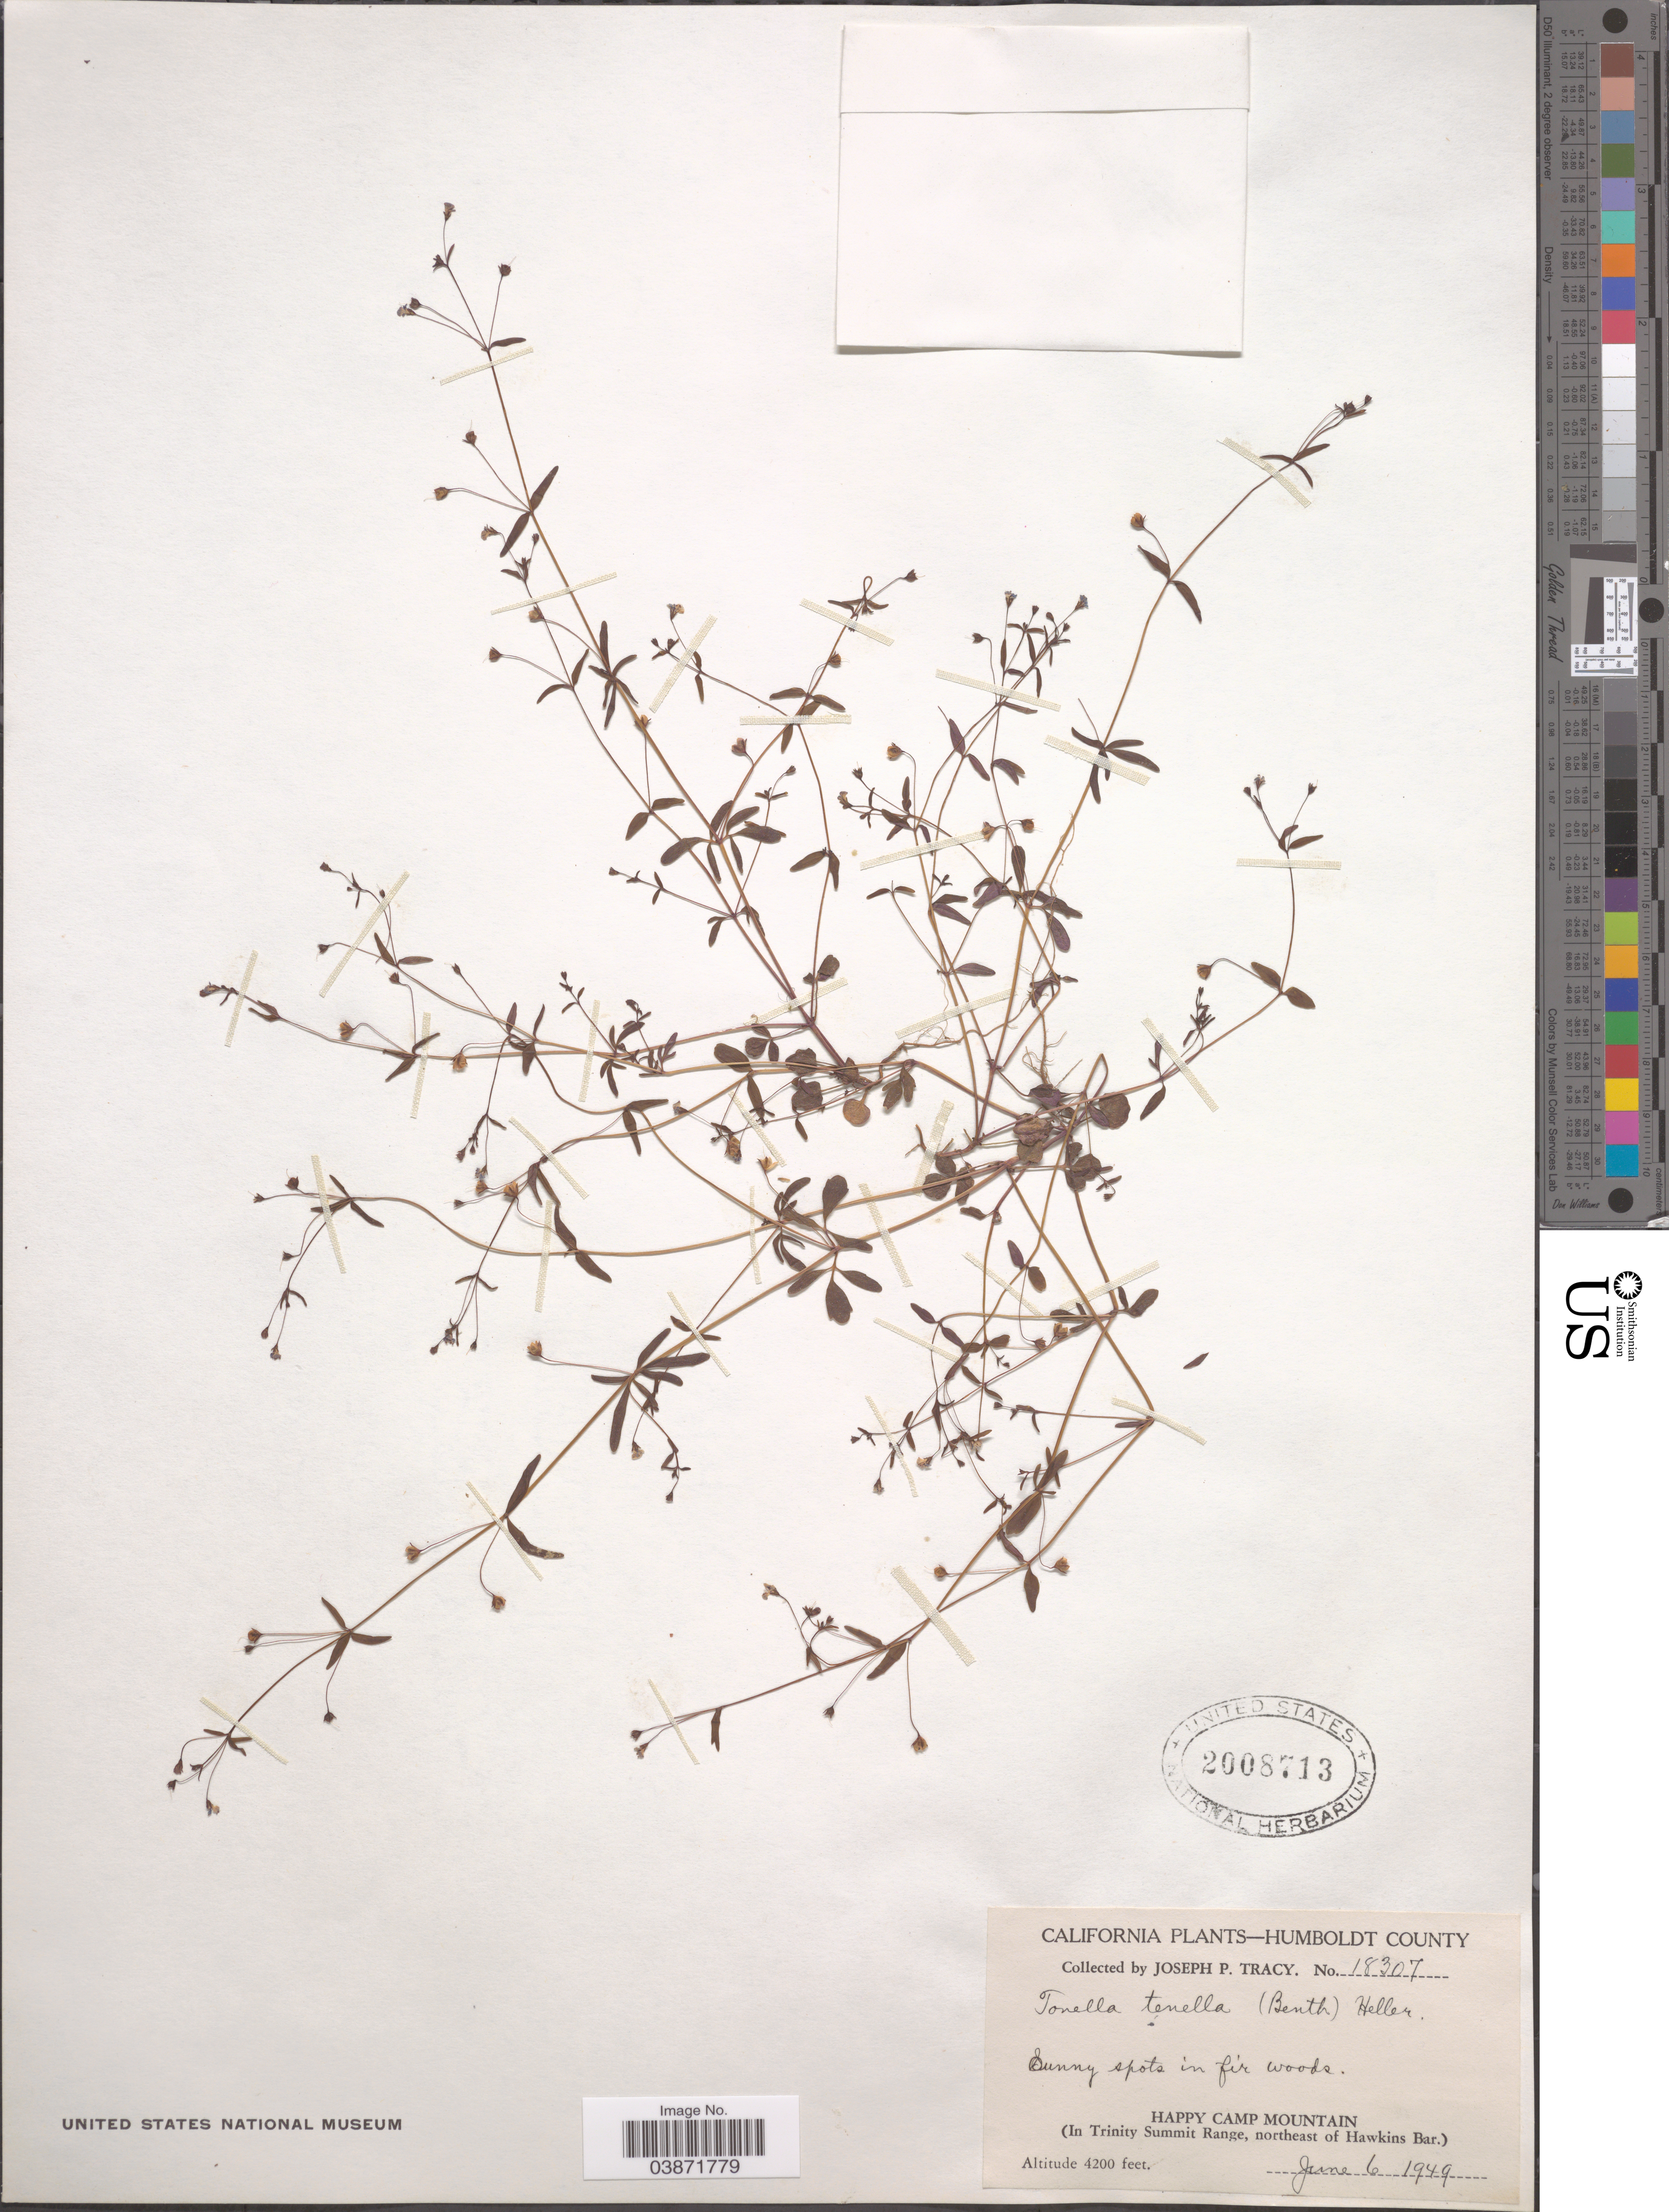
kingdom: Plantae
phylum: Tracheophyta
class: Magnoliopsida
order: Lamiales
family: Plantaginaceae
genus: Tonella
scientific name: Tonella tenella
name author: (Benth.) A. Heller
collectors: J. Tracy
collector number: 18307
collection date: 1949-06-06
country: United States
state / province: California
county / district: Humboldt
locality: Humboldt County. Happy Camp Mountain (In Trinity Summit Range, northeast of Hawkins Bar.).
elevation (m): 1280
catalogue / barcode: US 2008713